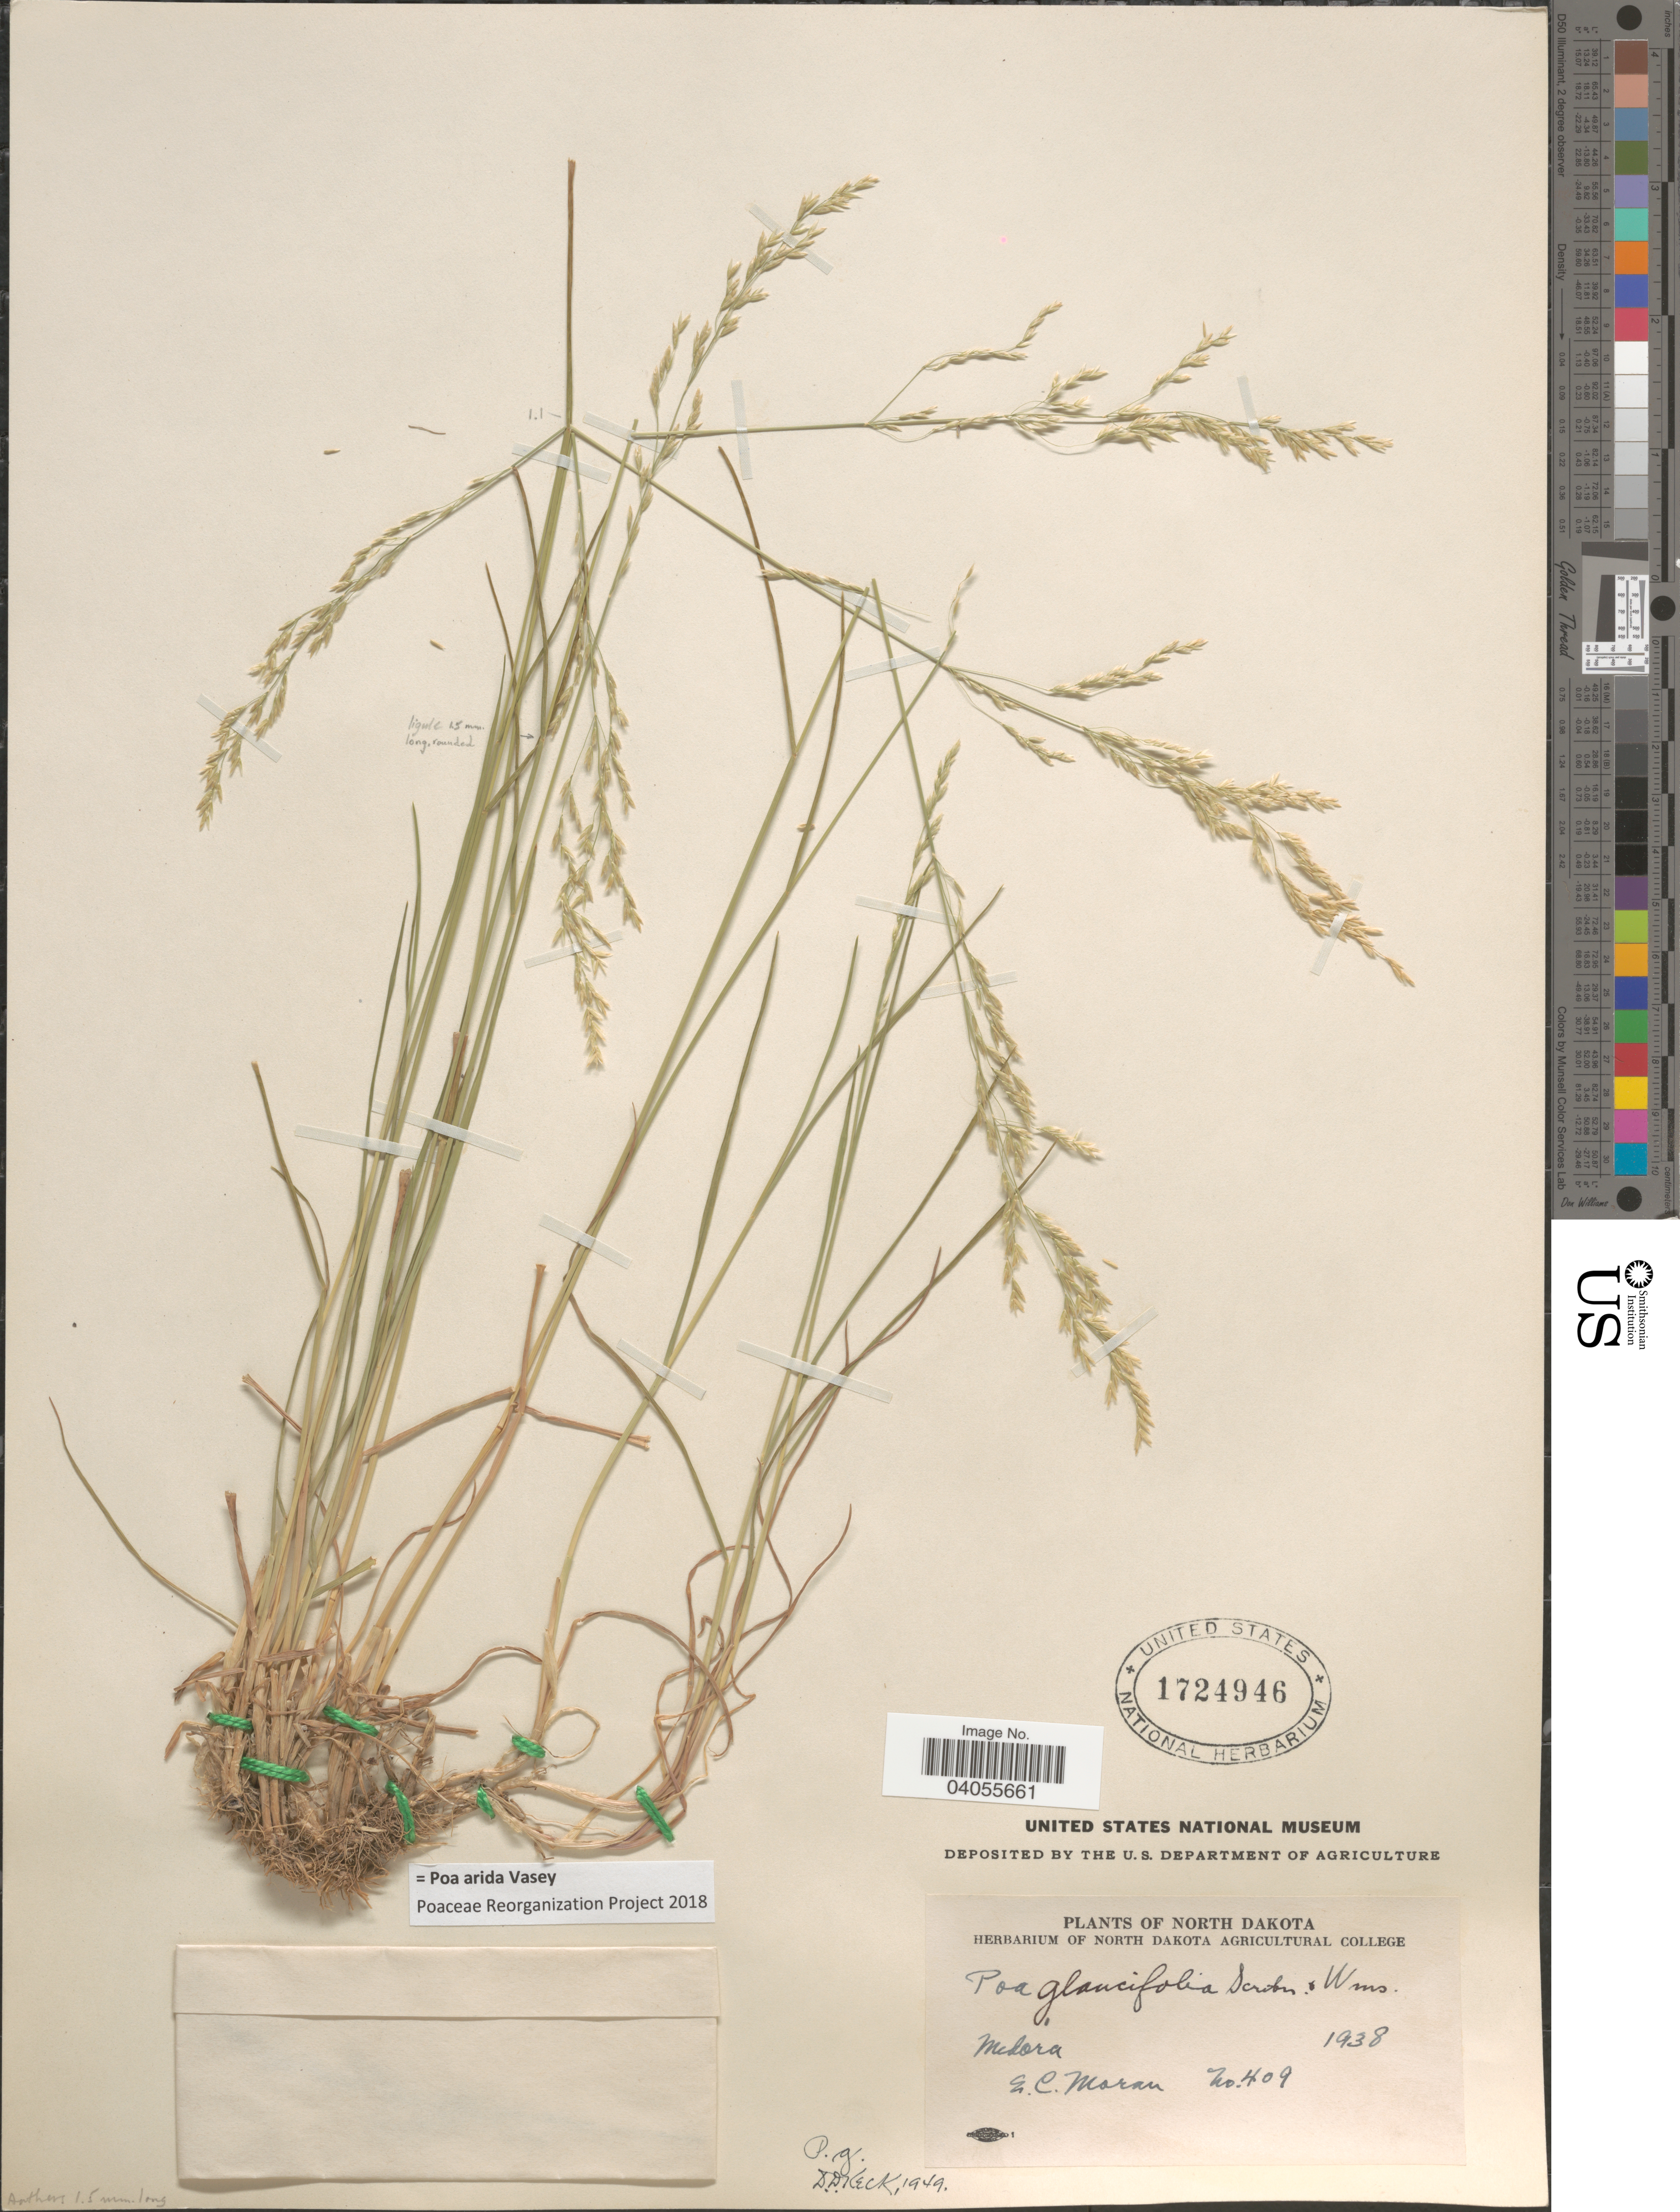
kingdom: Plantae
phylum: Tracheophyta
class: Liliopsida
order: Poales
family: Poaceae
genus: Poa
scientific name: Poa arida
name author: Vasey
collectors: E. C. Moran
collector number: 409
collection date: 1938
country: United States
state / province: North Dakota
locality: Medora.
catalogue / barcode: US 1724946